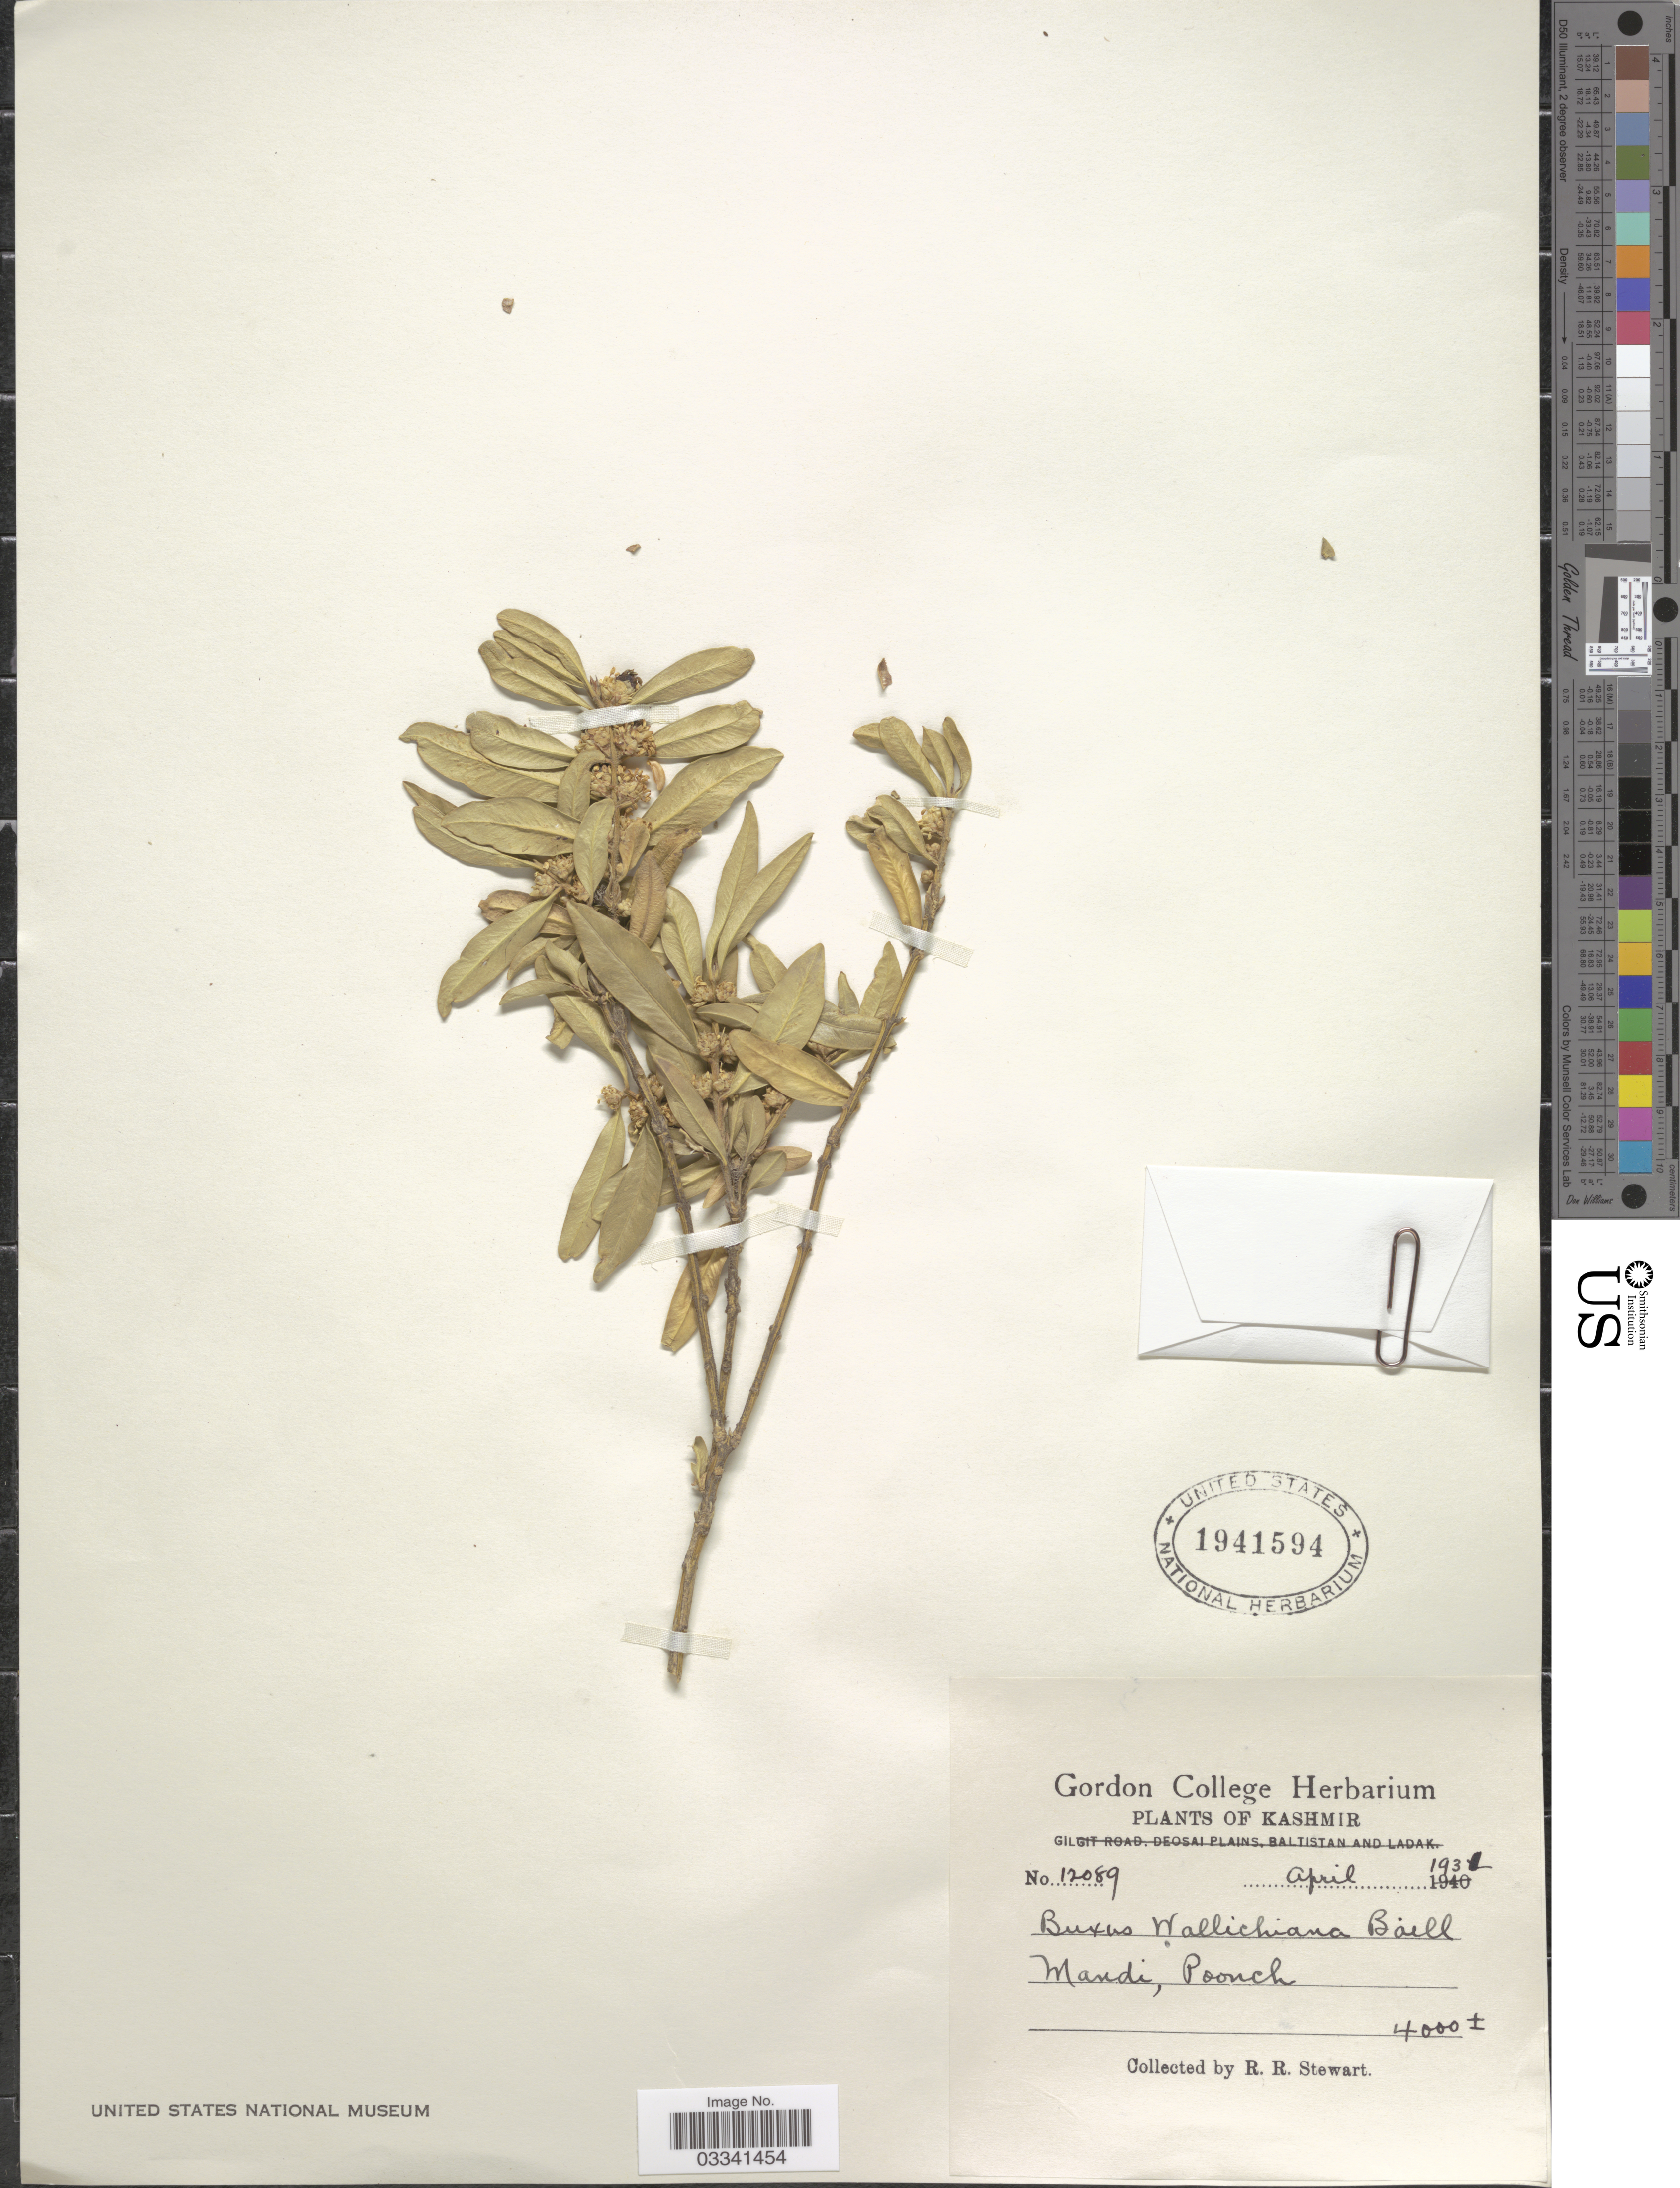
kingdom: Plantae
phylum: Tracheophyta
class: Magnoliopsida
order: Buxales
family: Buxaceae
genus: Buxus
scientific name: Buxus wallichiana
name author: Baill.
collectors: R. Stewart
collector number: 12089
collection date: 1931-04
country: India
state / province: Jammu and Kashmir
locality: Kashmir. Mandi, Poonch.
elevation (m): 1219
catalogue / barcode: US 1941594